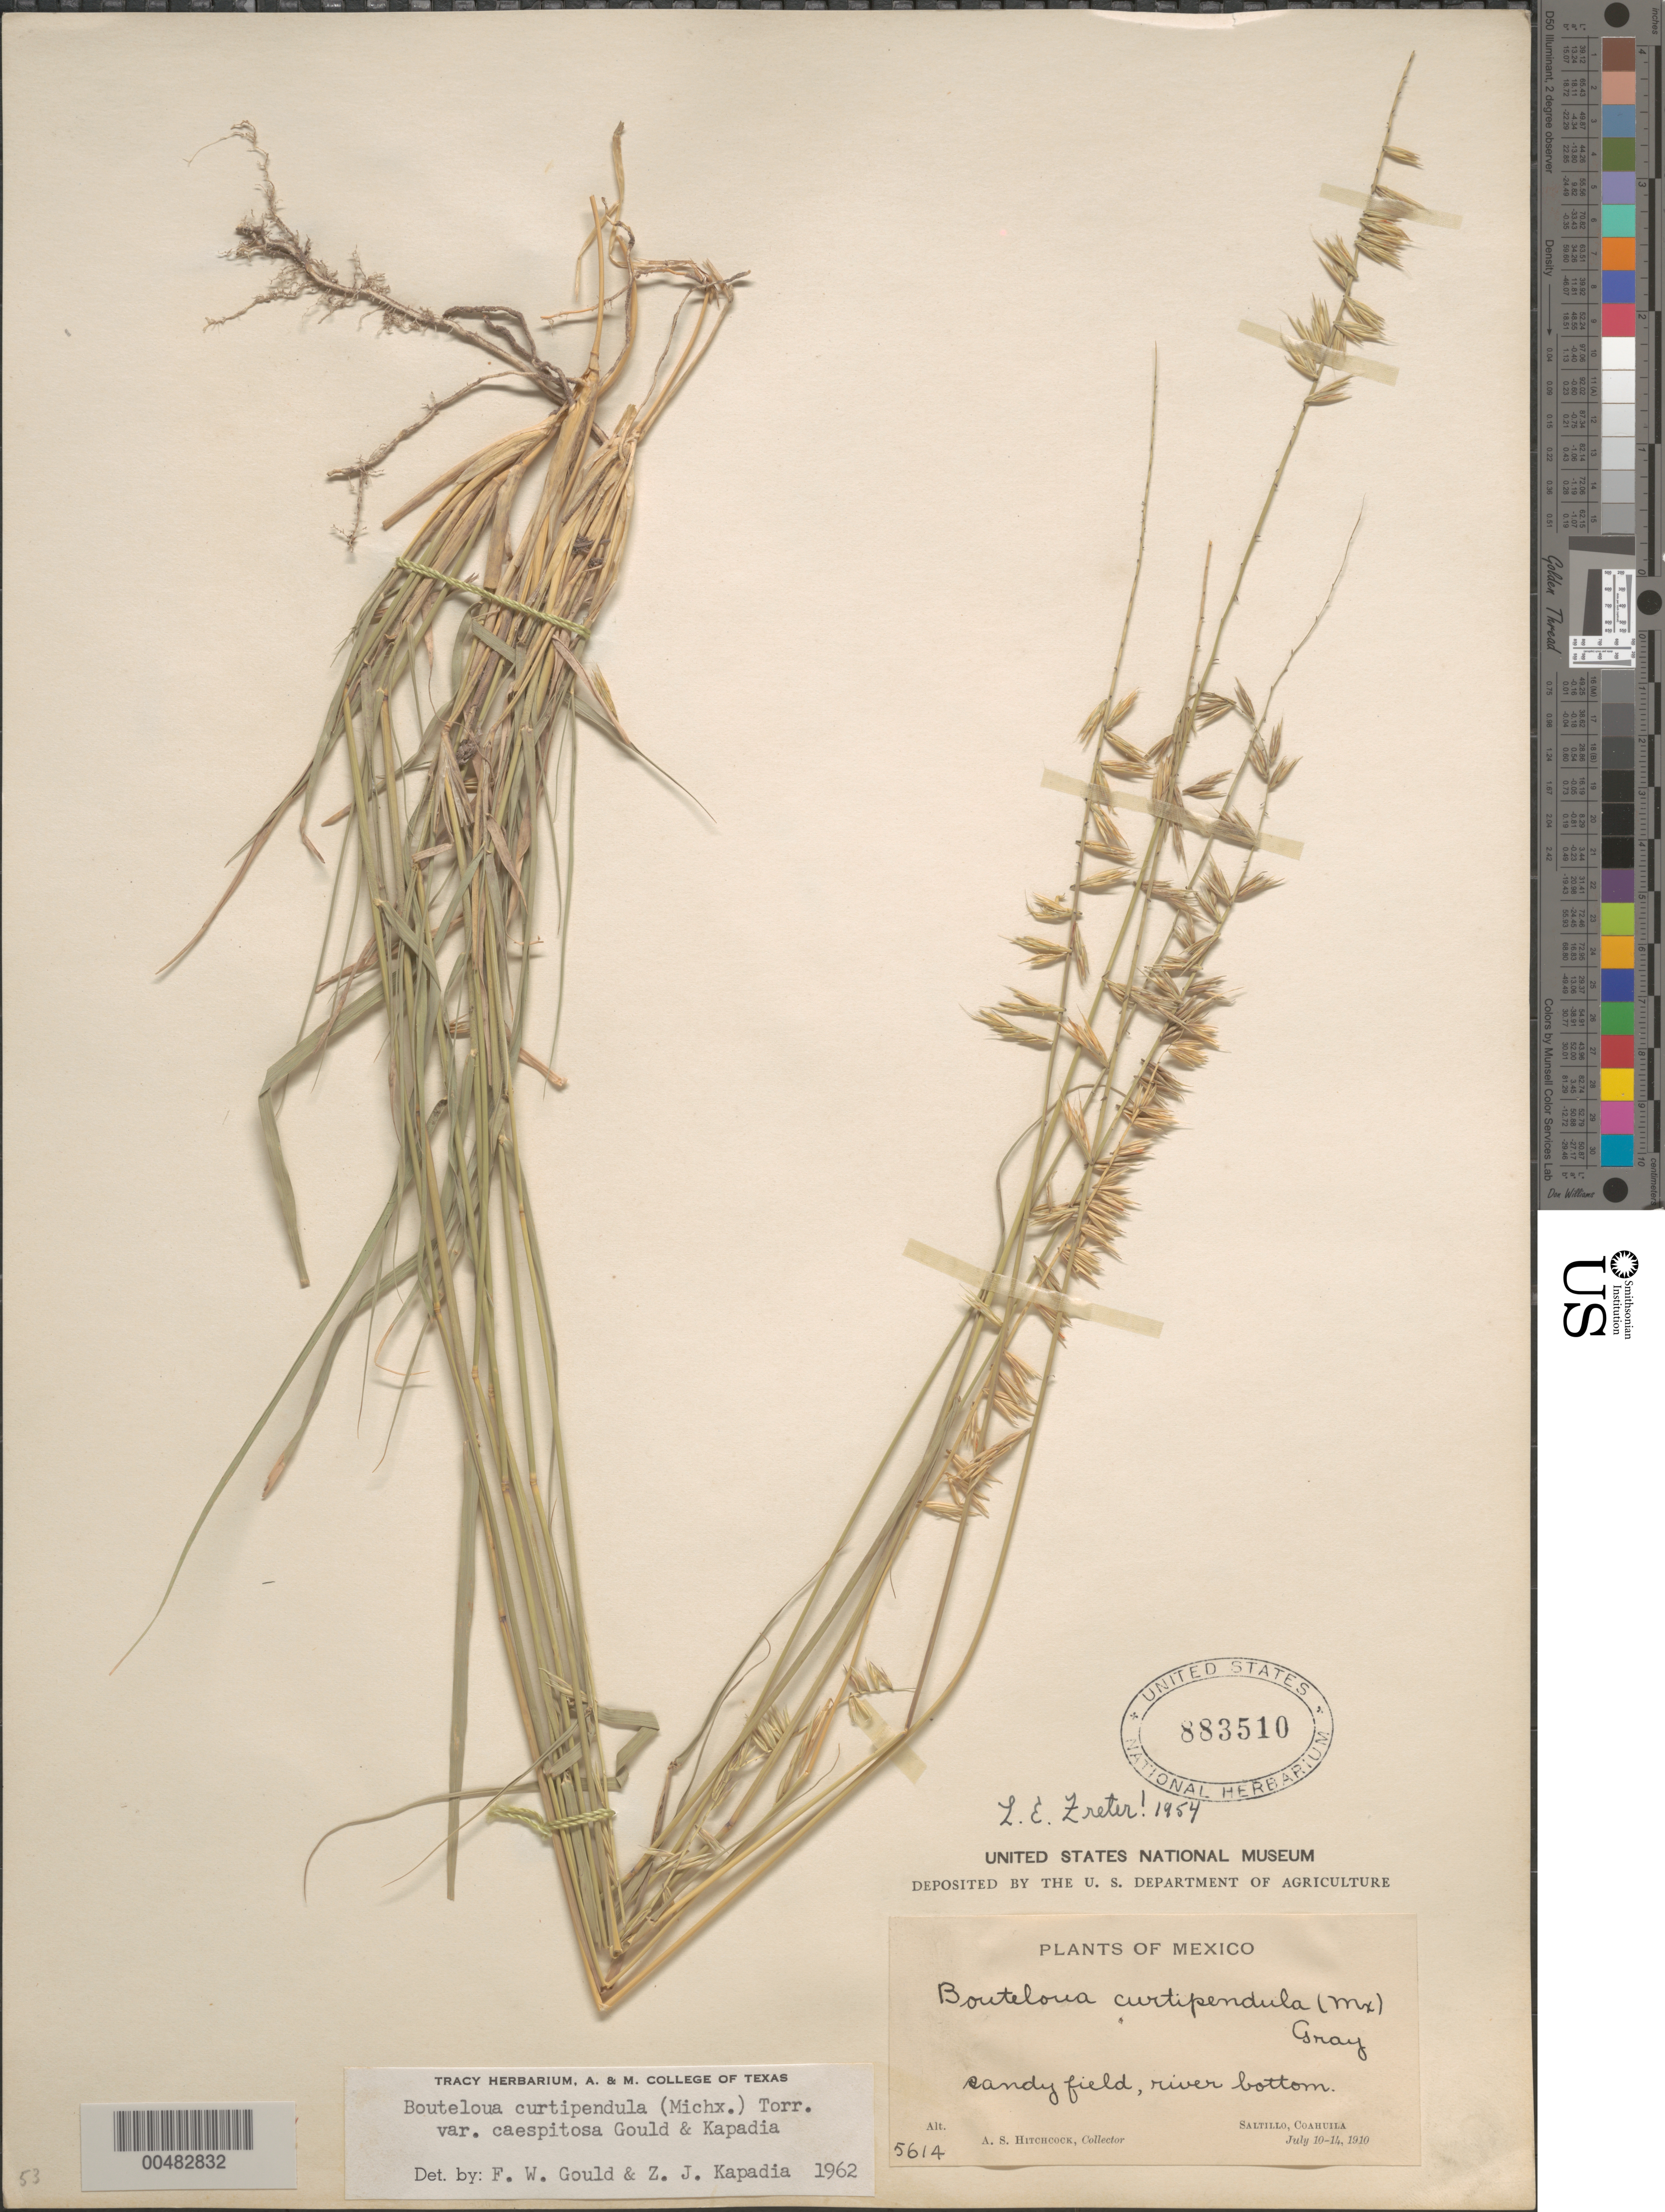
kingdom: Plantae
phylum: Tracheophyta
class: Liliopsida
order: Poales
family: Poaceae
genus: Bouteloua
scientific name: Bouteloua curtipendula var. caespitosa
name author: Gould & Kapadia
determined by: Gould, F. W.; Kapadia, Zarir J.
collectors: A. S. Hitchcock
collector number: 5614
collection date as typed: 10 Jul 1910 to 14 Jul 1910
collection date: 1910-07-10/1910-07-14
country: Mexico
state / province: Coahuila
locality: Saltillo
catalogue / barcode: US 883510